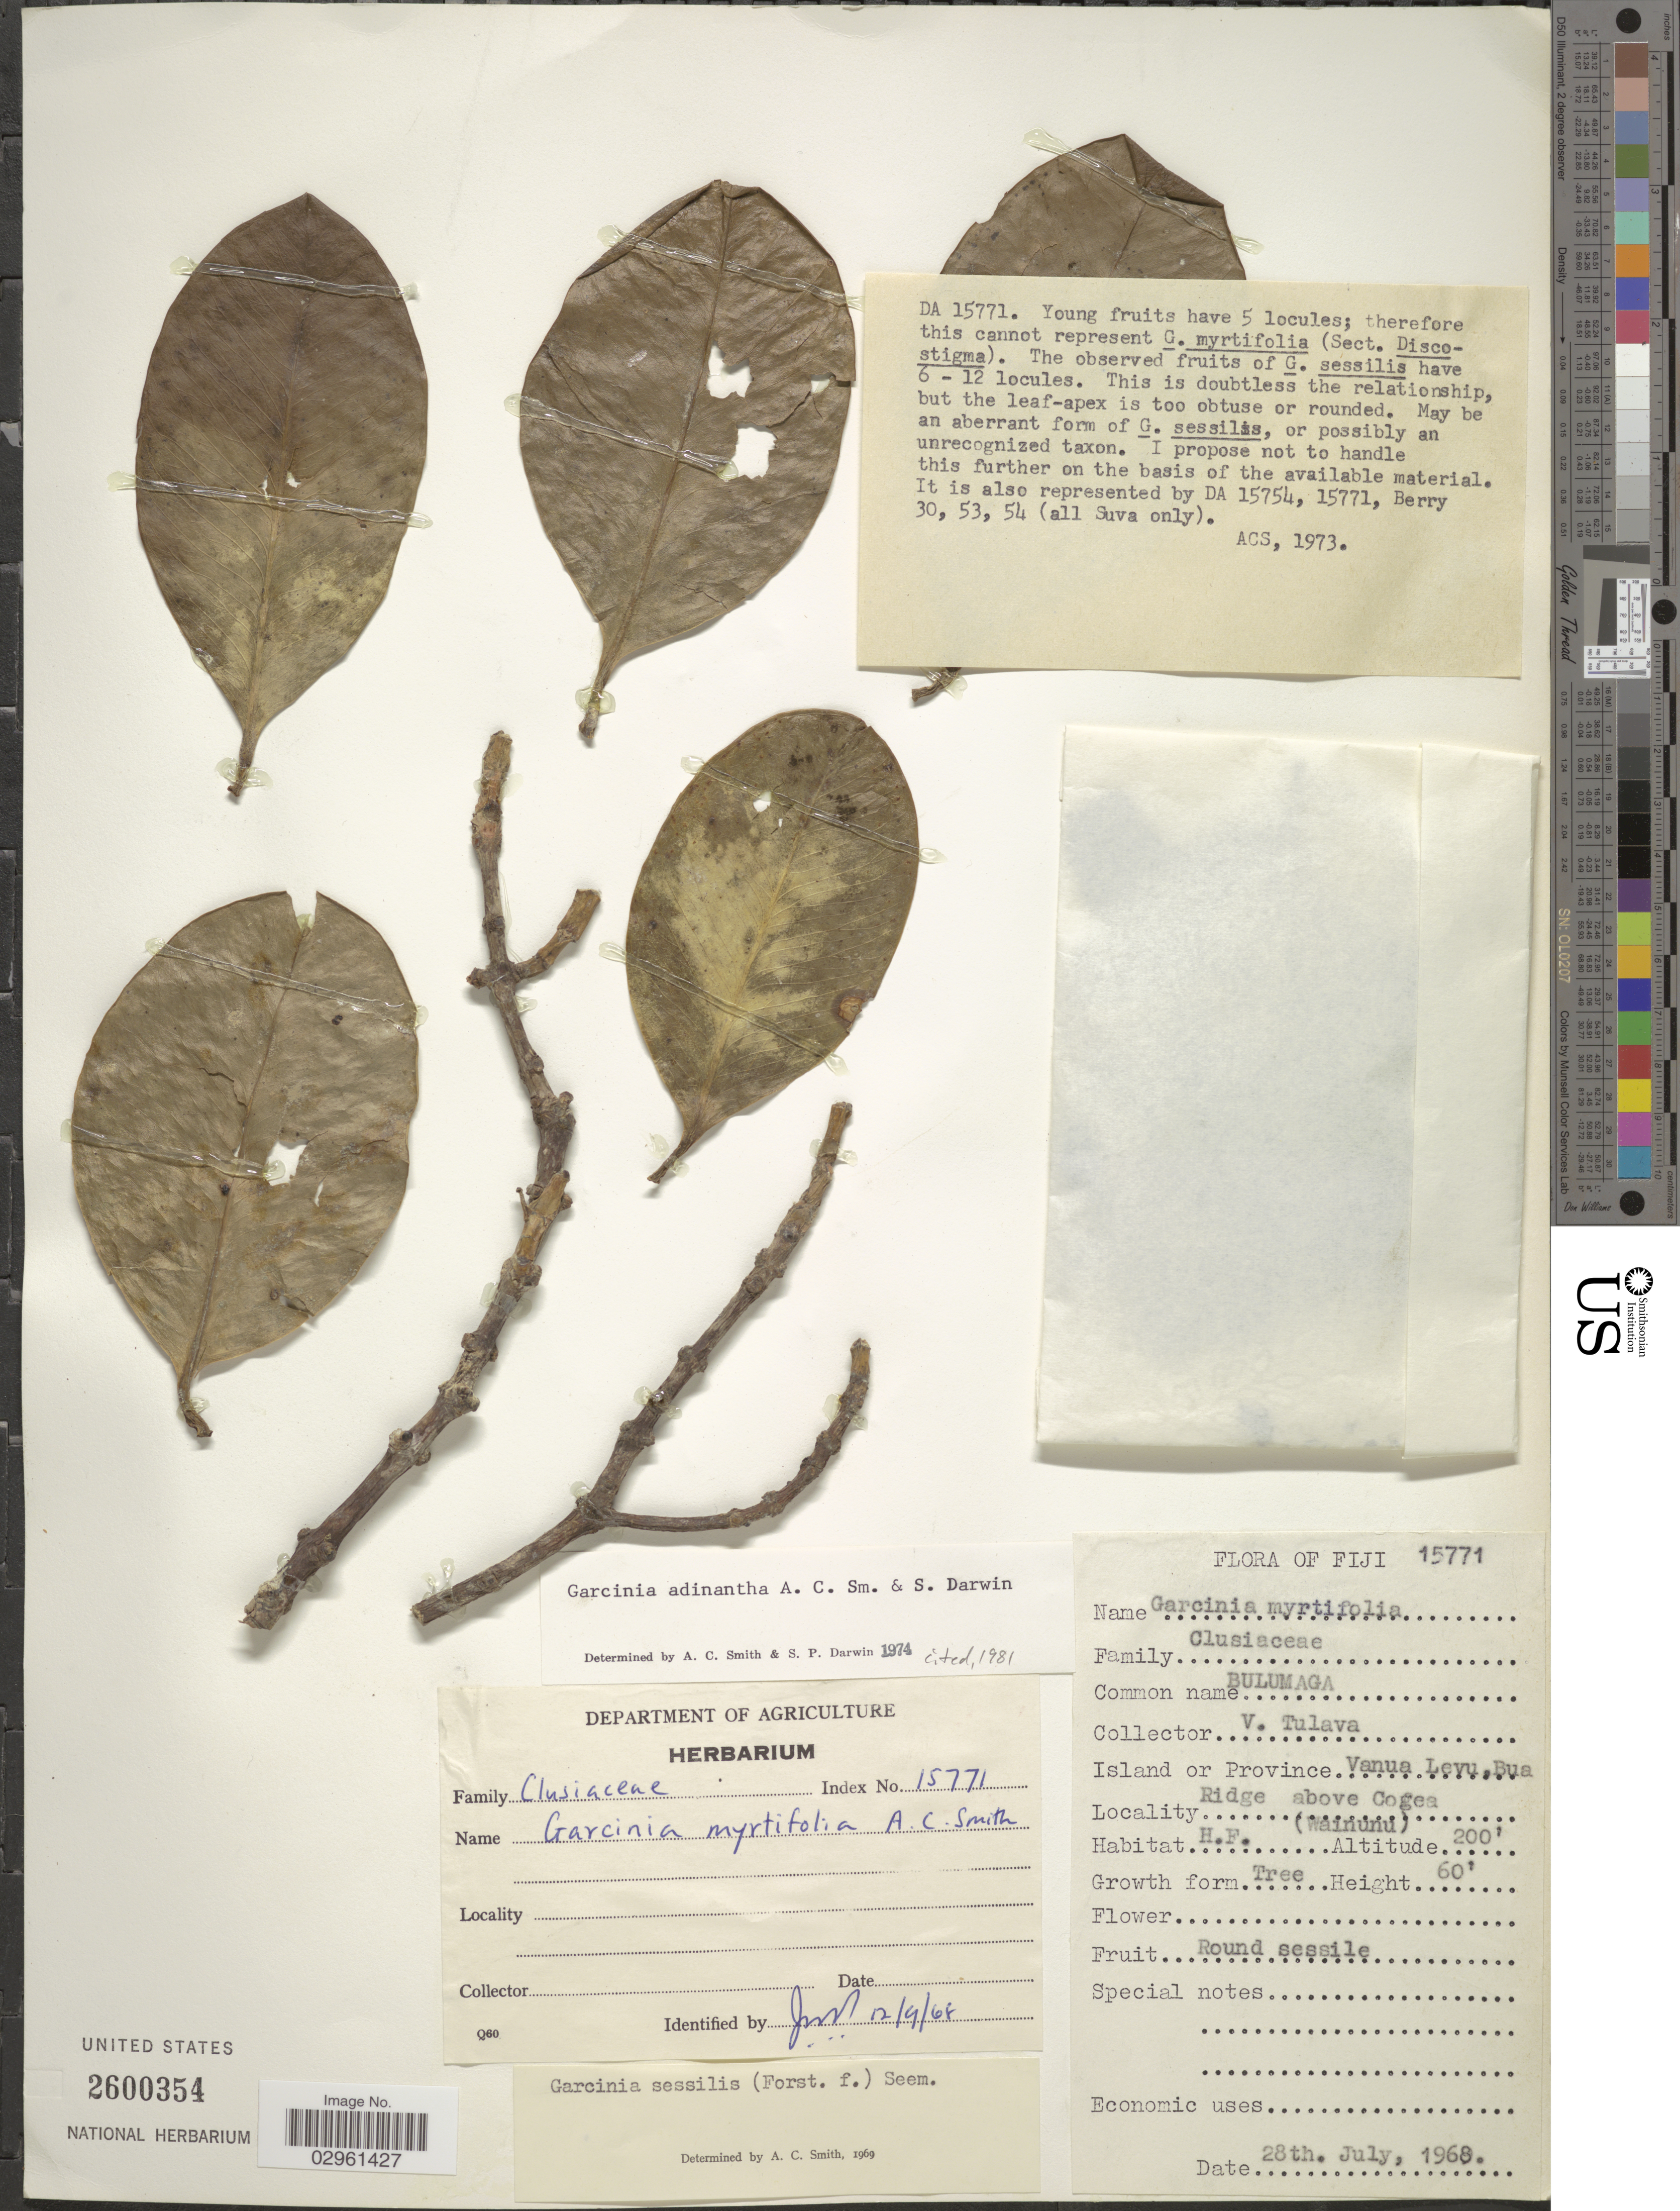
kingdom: Plantae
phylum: Tracheophyta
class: Magnoliopsida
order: Malpighiales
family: Clusiaceae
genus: Garcinia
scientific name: Garcinia adinantha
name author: A.C. Sm. & S.P. Darwin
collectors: V. Tulava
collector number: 15771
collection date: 1968-07-28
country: Fiji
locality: Island or Province Vanua Levu, Bua RIdge above Cogea (Wainunu). H.F.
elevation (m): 61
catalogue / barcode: US 2600354